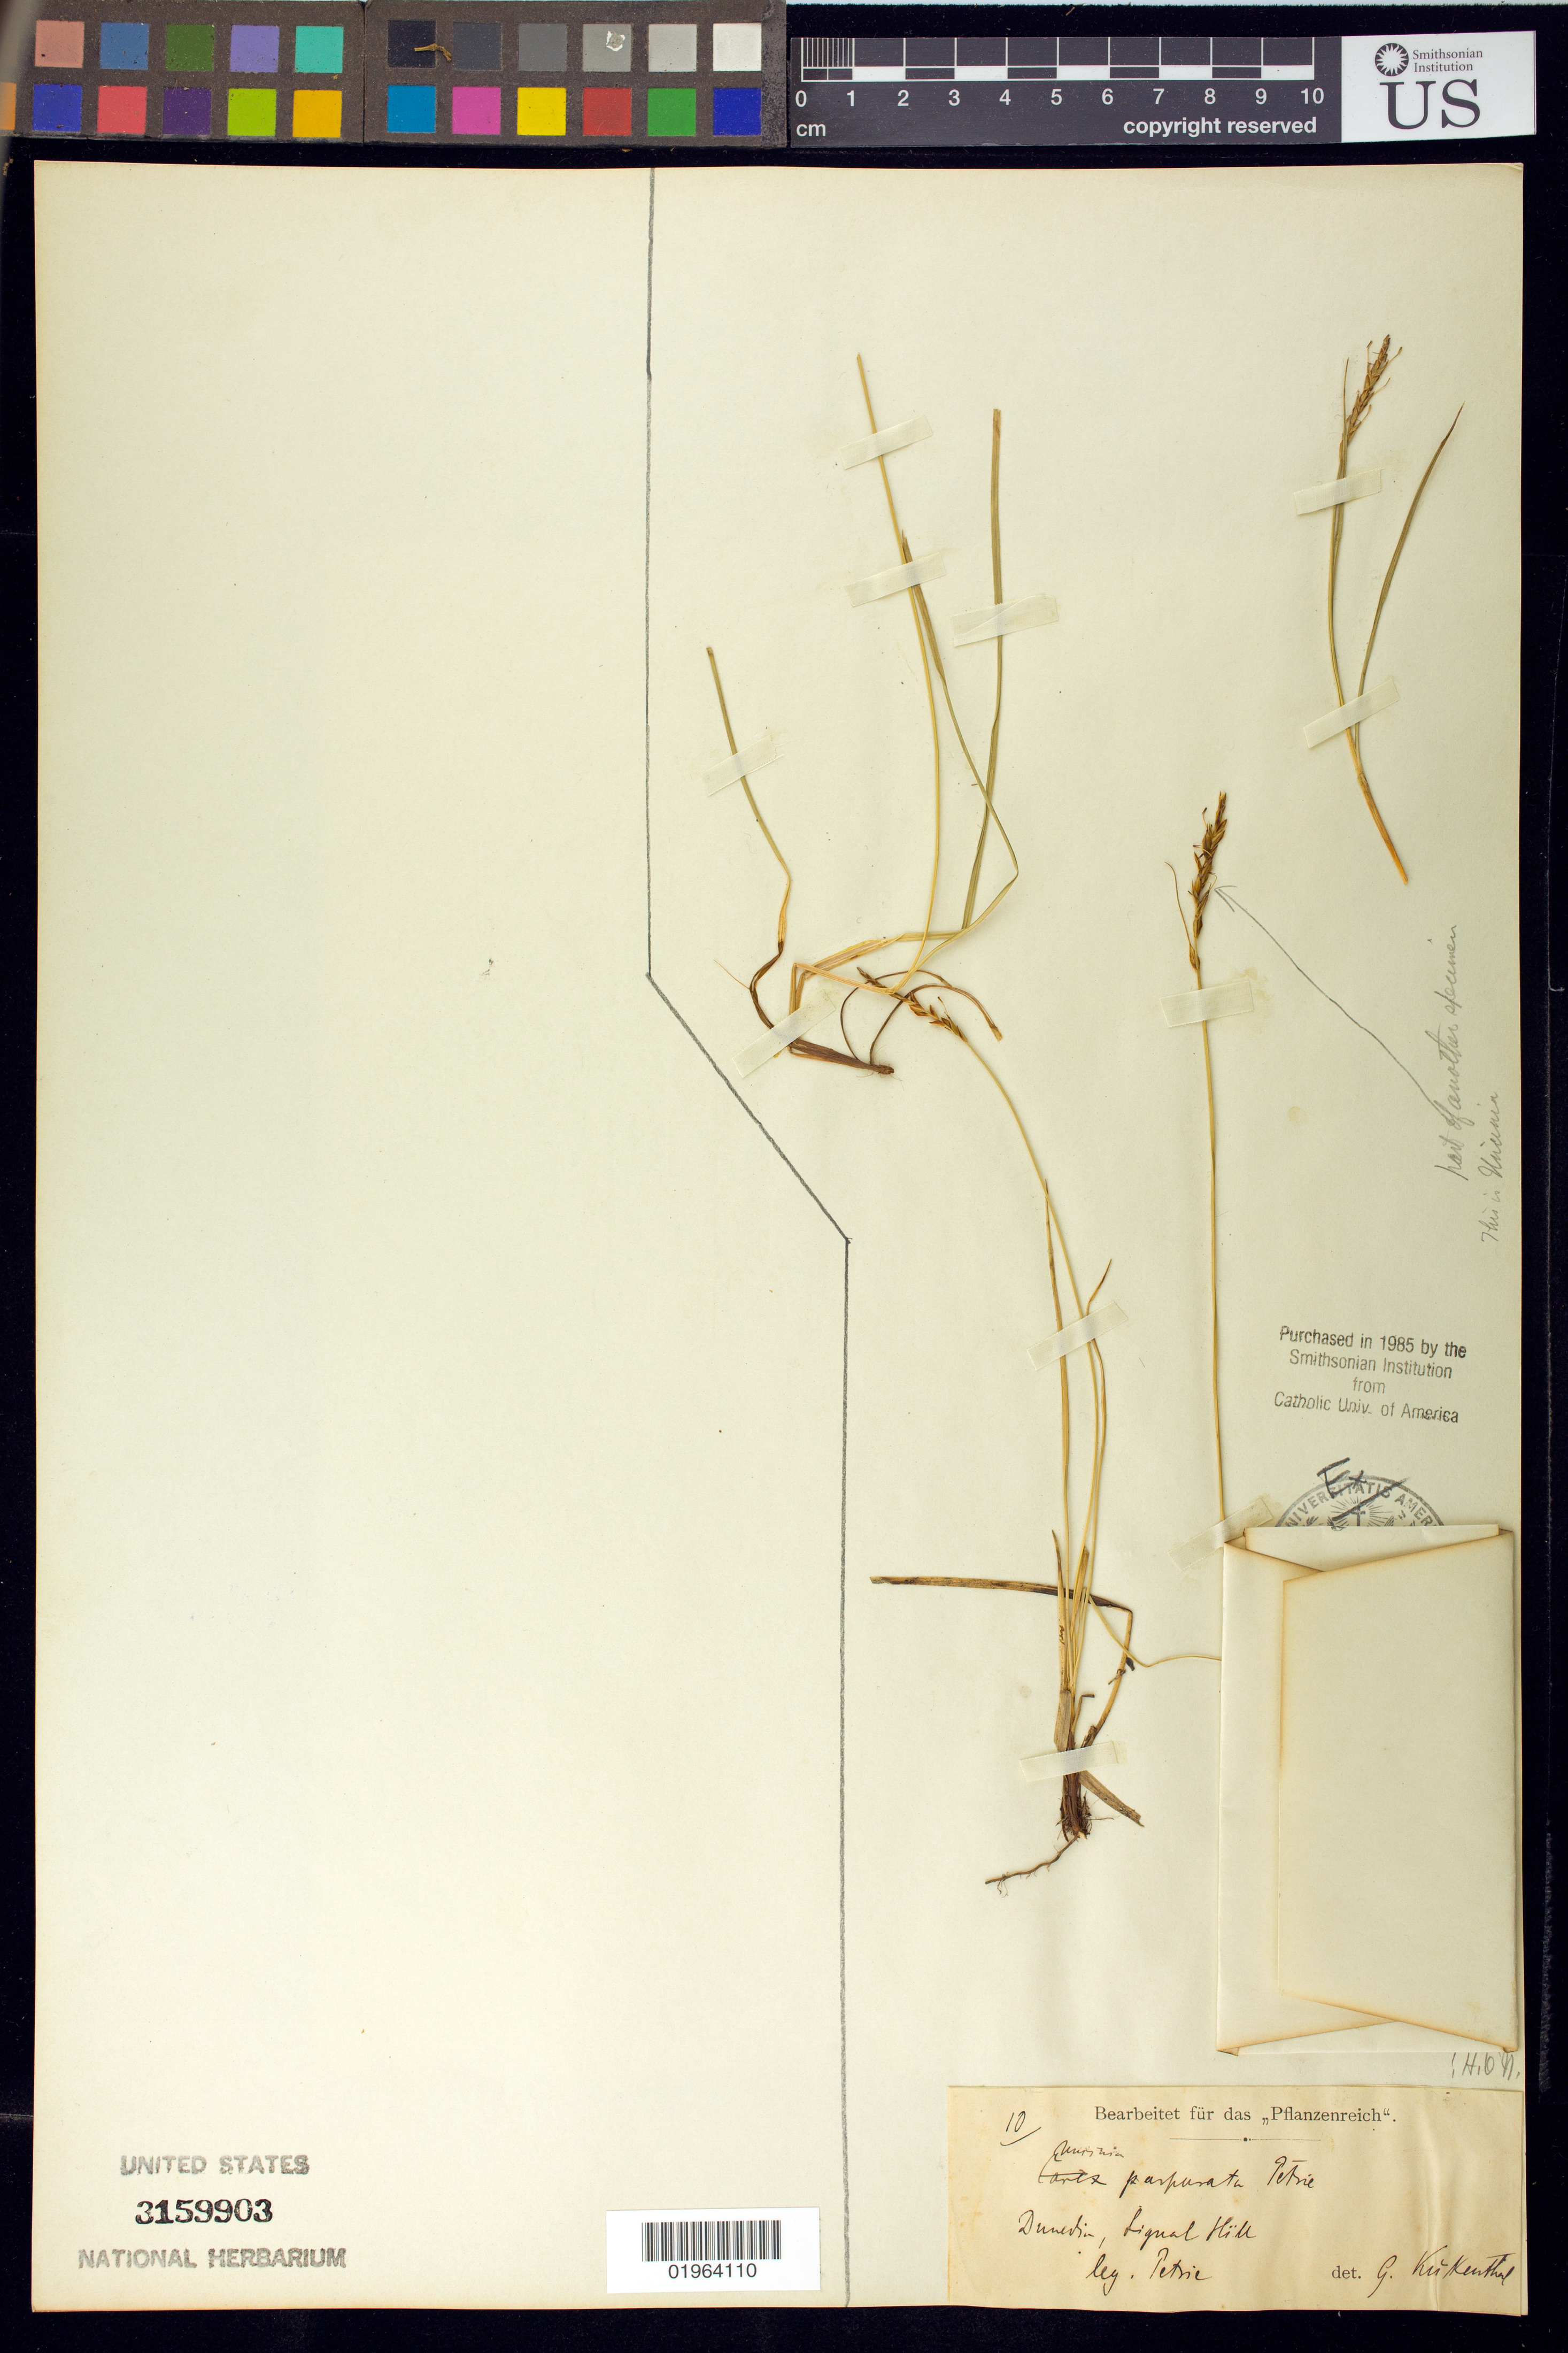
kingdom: Plantae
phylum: Tracheophyta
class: Liliopsida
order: Poales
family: Cyperaceae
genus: Carex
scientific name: Carex purpurata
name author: (Petrie) K.A. Ford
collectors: D. Petrie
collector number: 10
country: New Zealand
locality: Dunedin, Signal hill.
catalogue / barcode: US 3159903